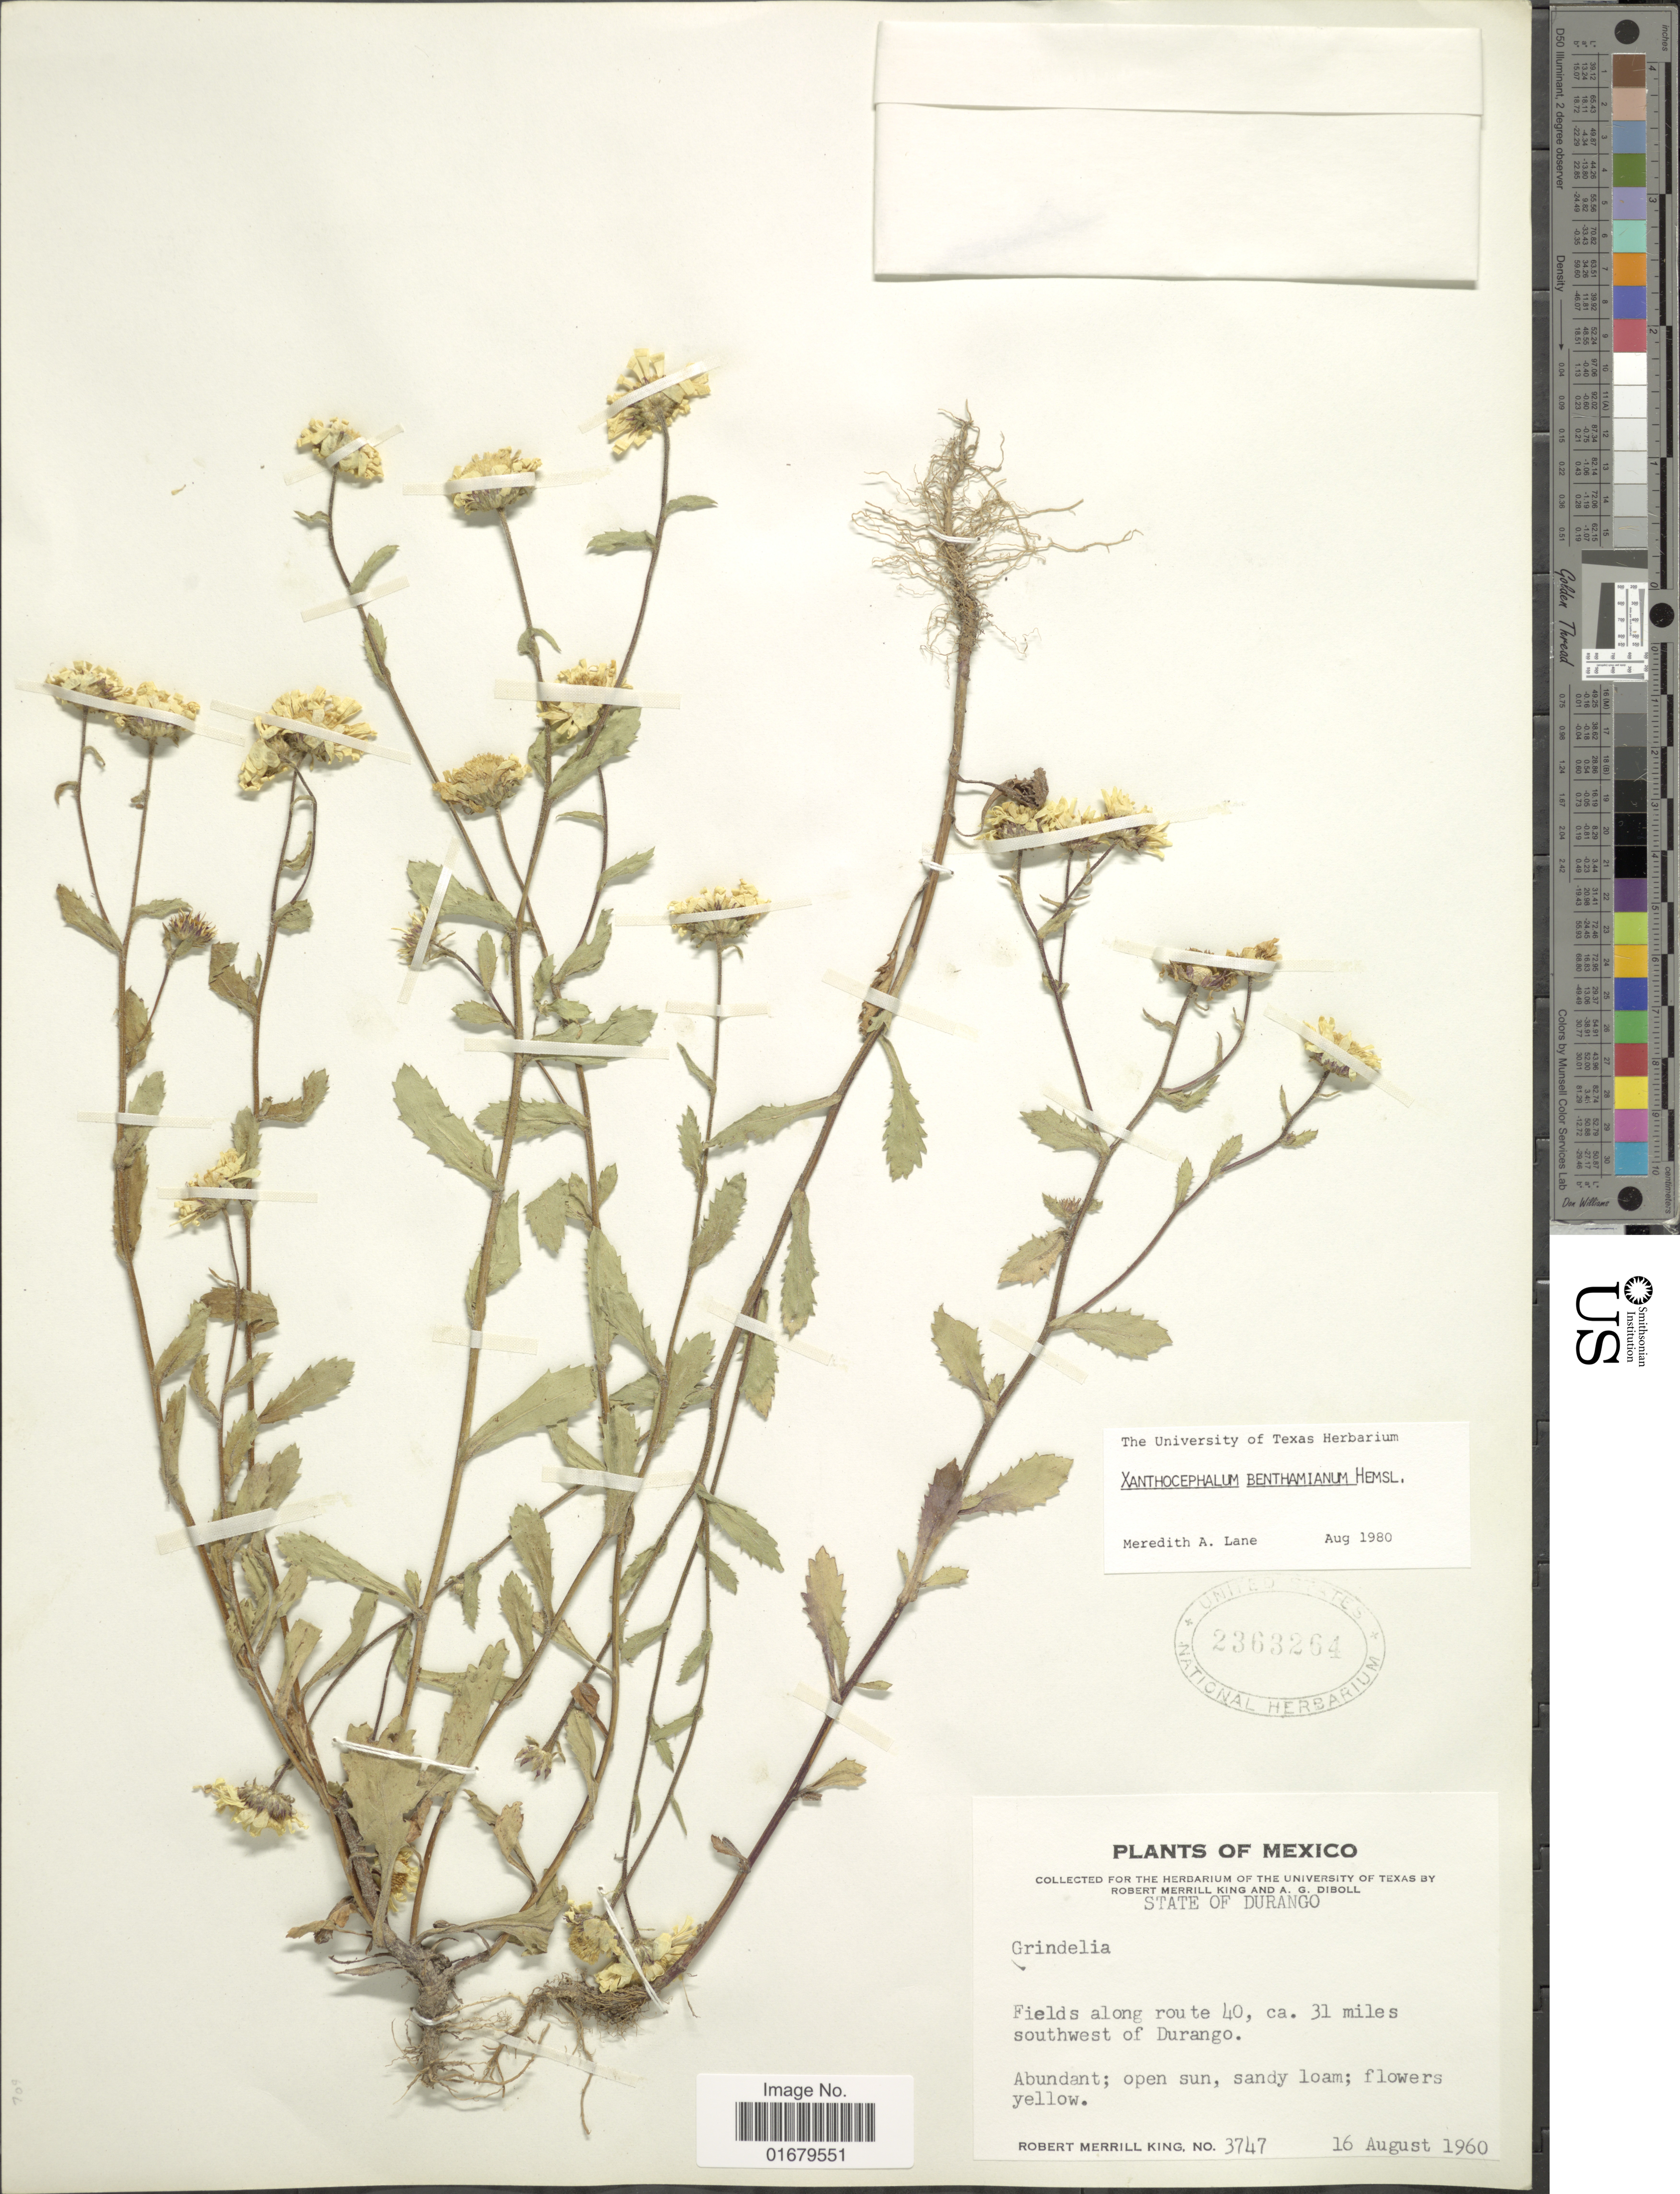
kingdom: Plantae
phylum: Tracheophyta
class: Magnoliopsida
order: Asterales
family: Asteraceae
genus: Xanthocephalum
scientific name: Xanthocephalum benthamianum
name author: Hemsl.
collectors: R. M. King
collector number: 3747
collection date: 1960-08-16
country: Mexico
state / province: Durango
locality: Fields along route 40, ca. 31 miles southwest of Durango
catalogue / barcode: US 2363264